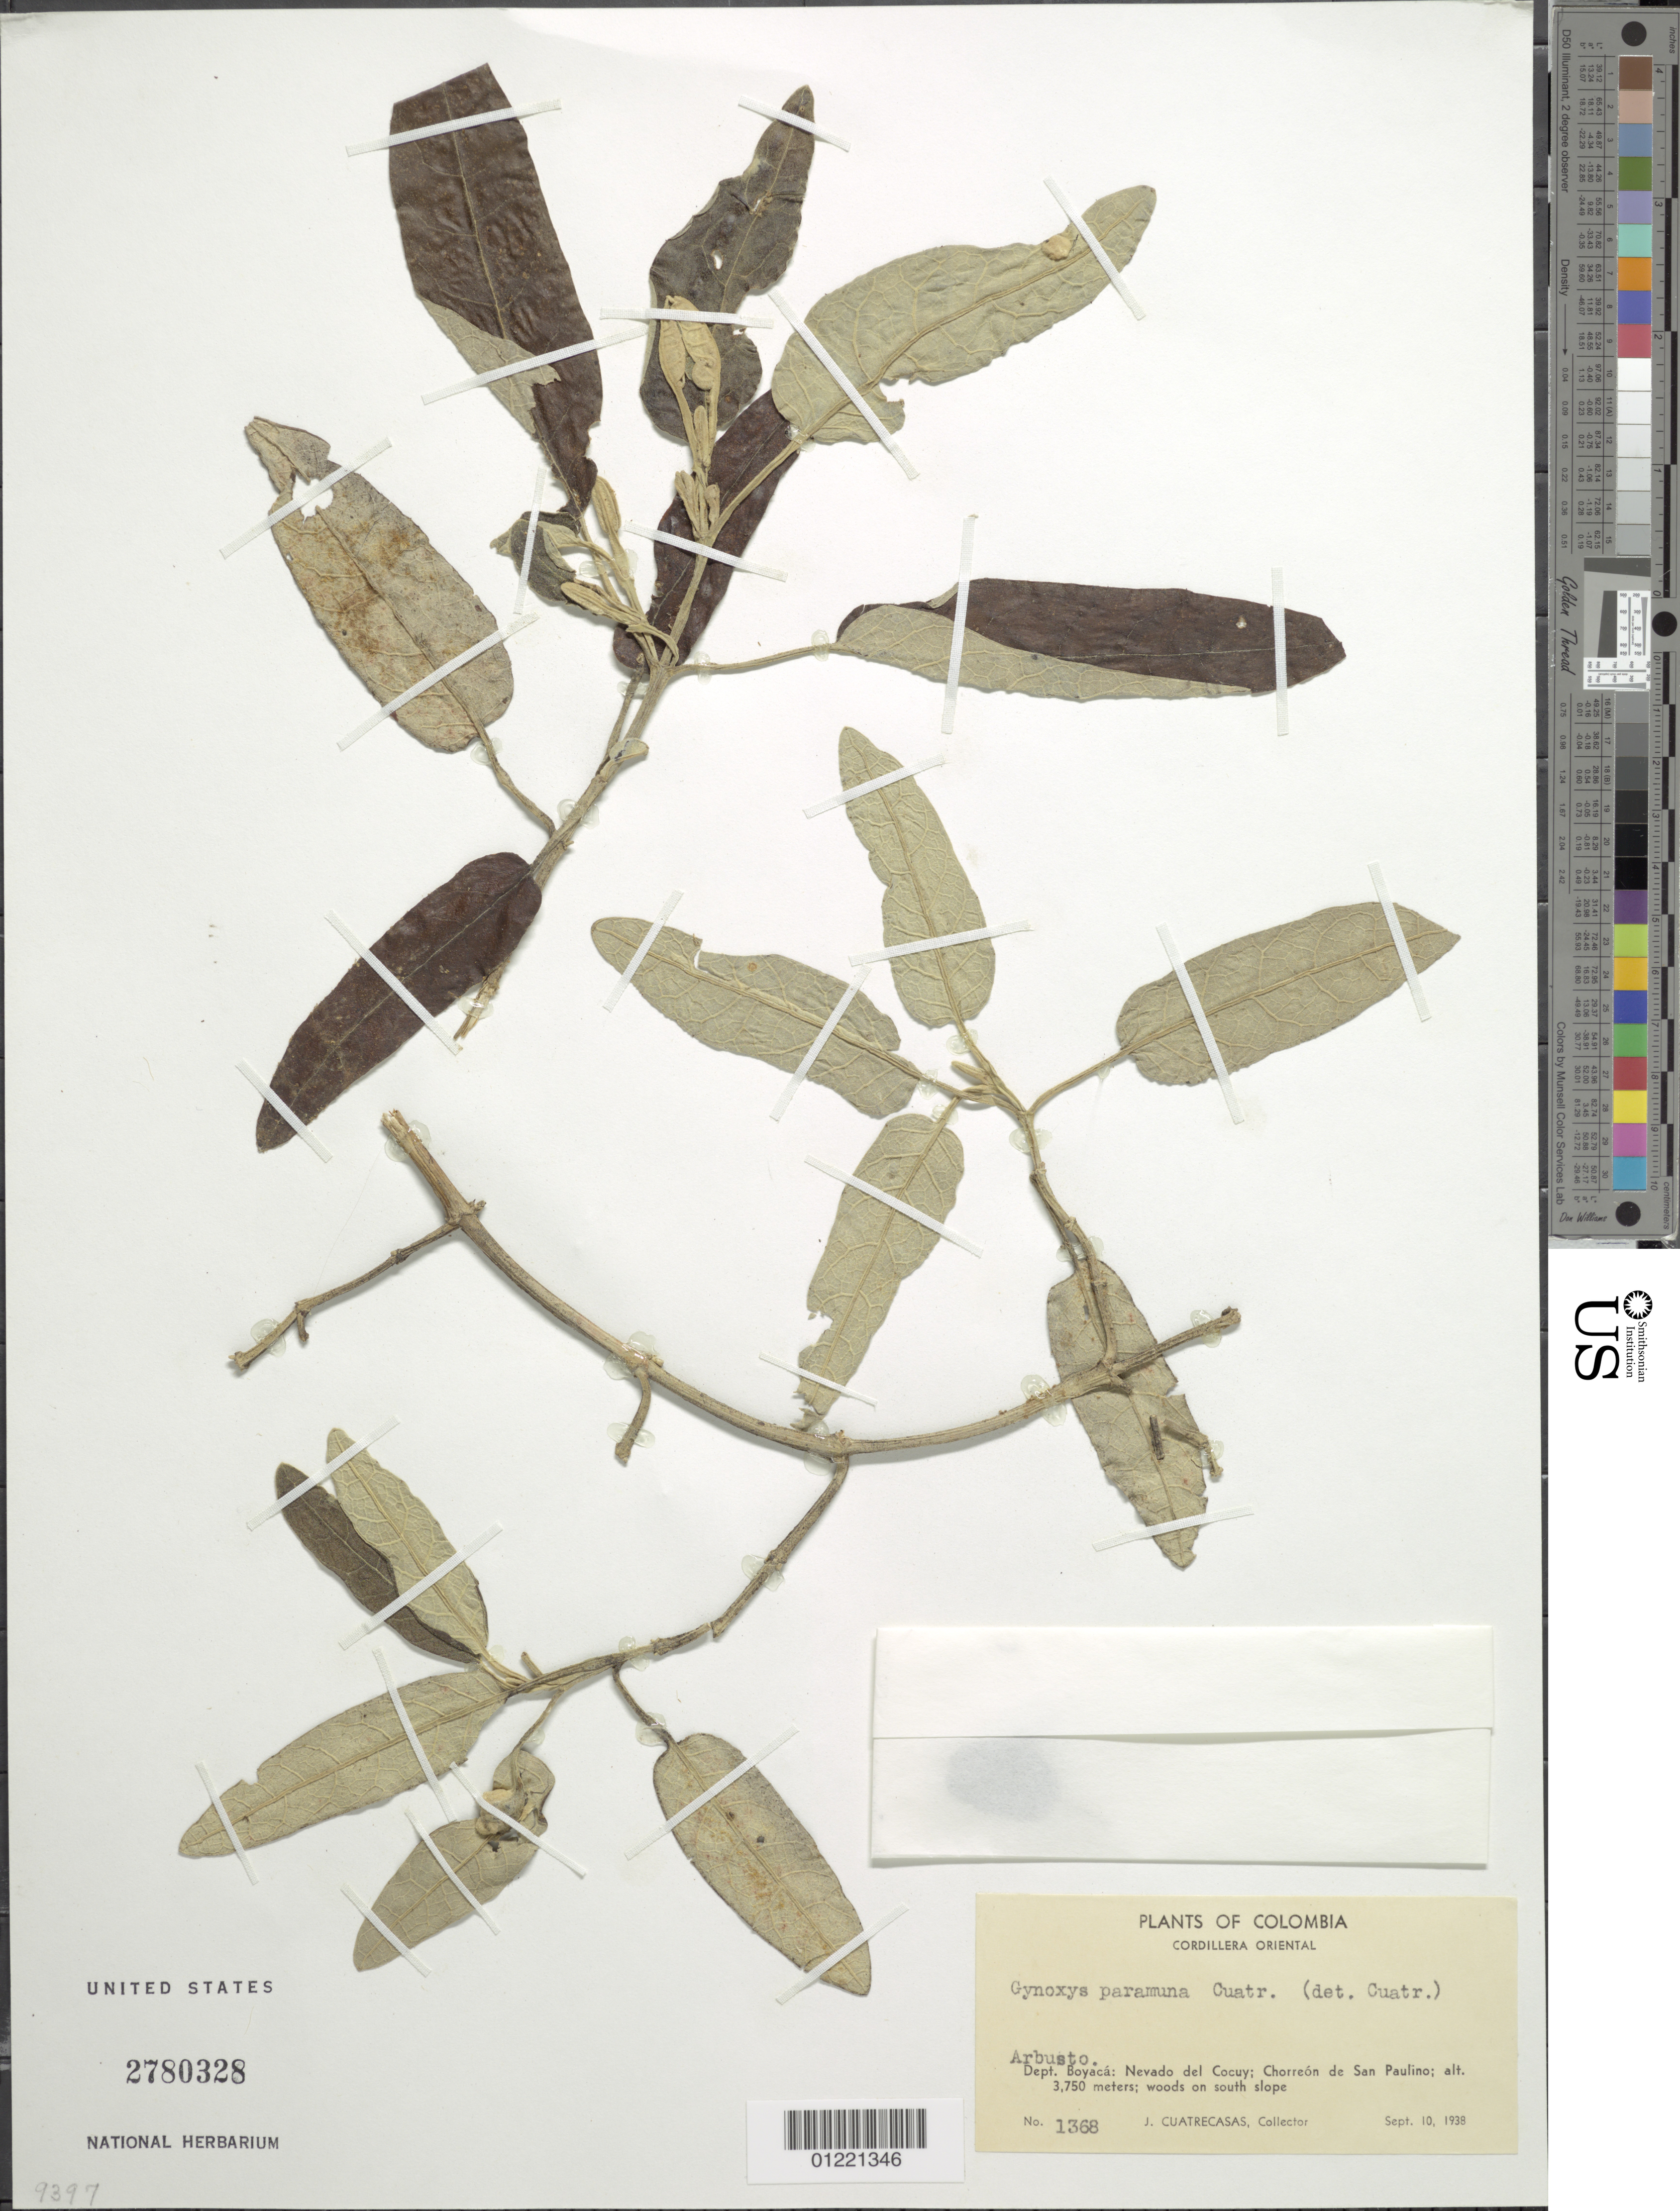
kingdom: Plantae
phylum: Tracheophyta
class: Magnoliopsida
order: Asterales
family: Asteraceae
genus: Gynoxys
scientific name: Gynoxys paramuna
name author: Cuatrec.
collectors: J. Cuatrecasas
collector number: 1368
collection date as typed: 10 Sep 1938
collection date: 1938-09-10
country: Colombia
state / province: Boyacá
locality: Nevada del Cocuy, Chorreon de San Paulino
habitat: woods on south slope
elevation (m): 3750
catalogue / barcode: US 2780328